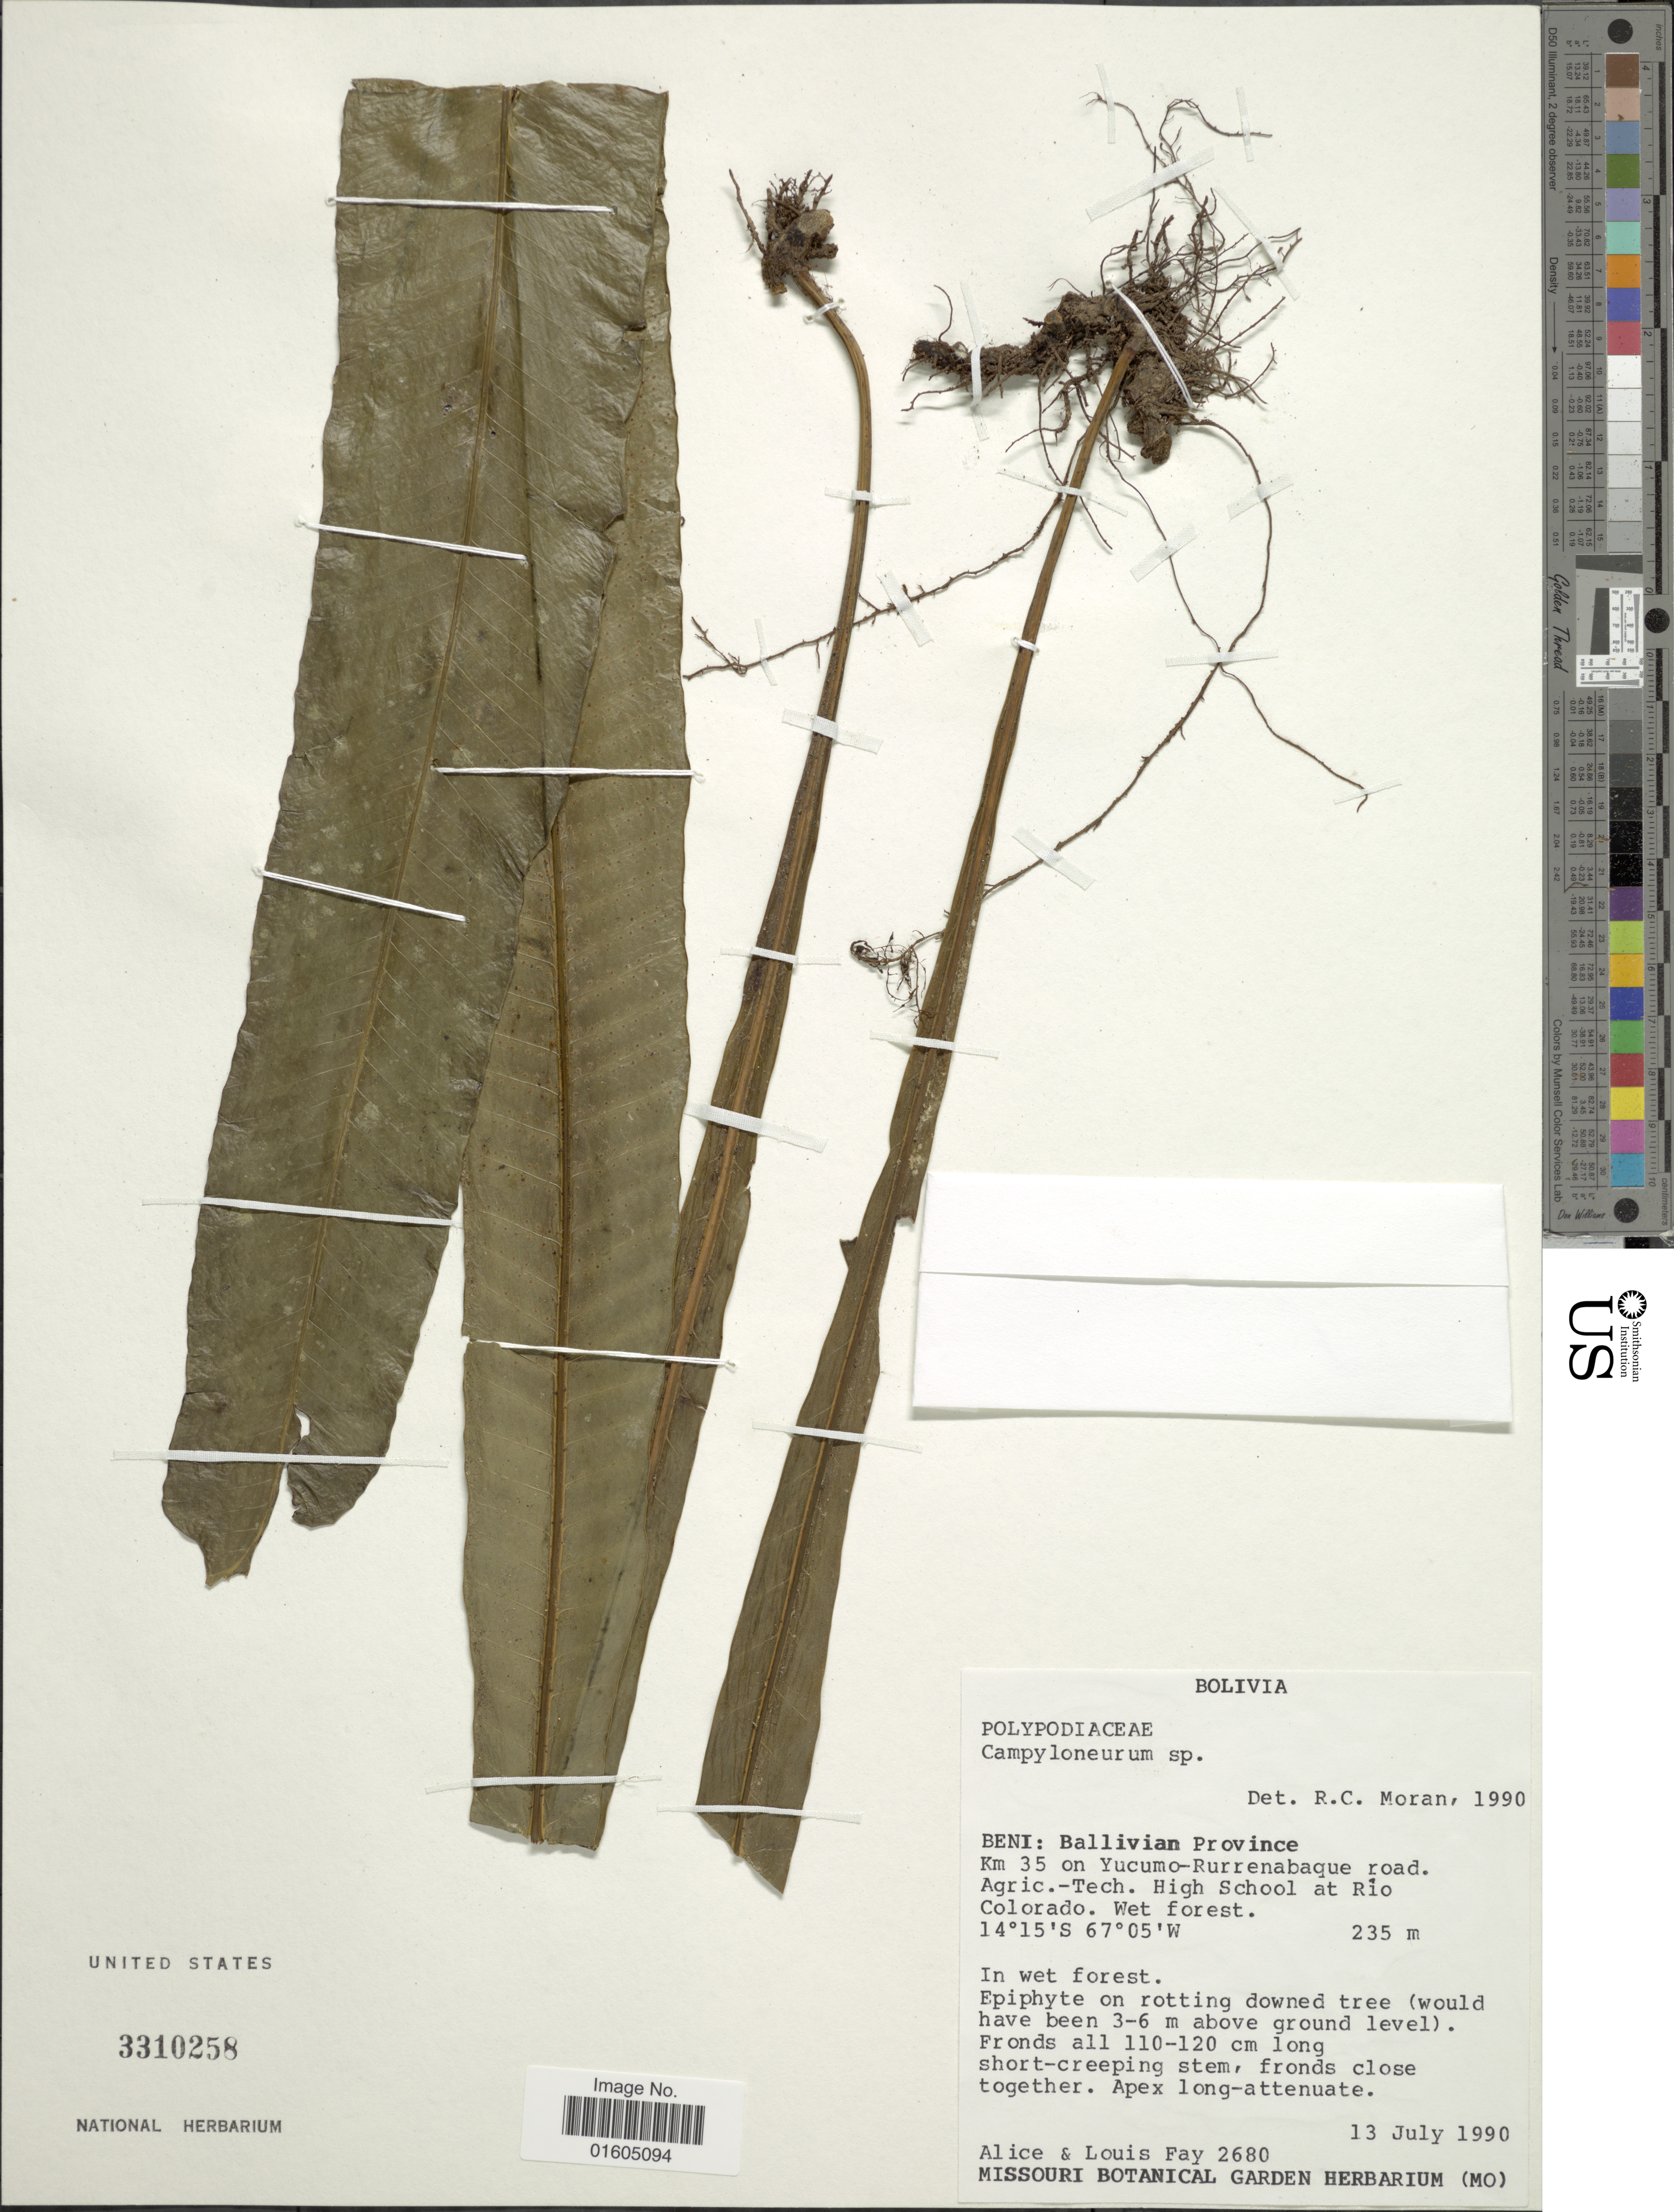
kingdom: Plantae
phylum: Tracheophyta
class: Polypodiopsida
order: Polypodiales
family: Polypodiaceae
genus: Campyloneurum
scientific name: Campyloneurum sp.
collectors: A. Fay & L. Fay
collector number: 2680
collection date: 1990-07-13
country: Bolivia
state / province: Beni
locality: Bolivia. Beni: Ballivian Province. Km 35 on Yucumo-Rurrenabaque road. Agric.-Tech. High School at Rio Colorado. Wet forest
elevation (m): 235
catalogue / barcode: US 3310258